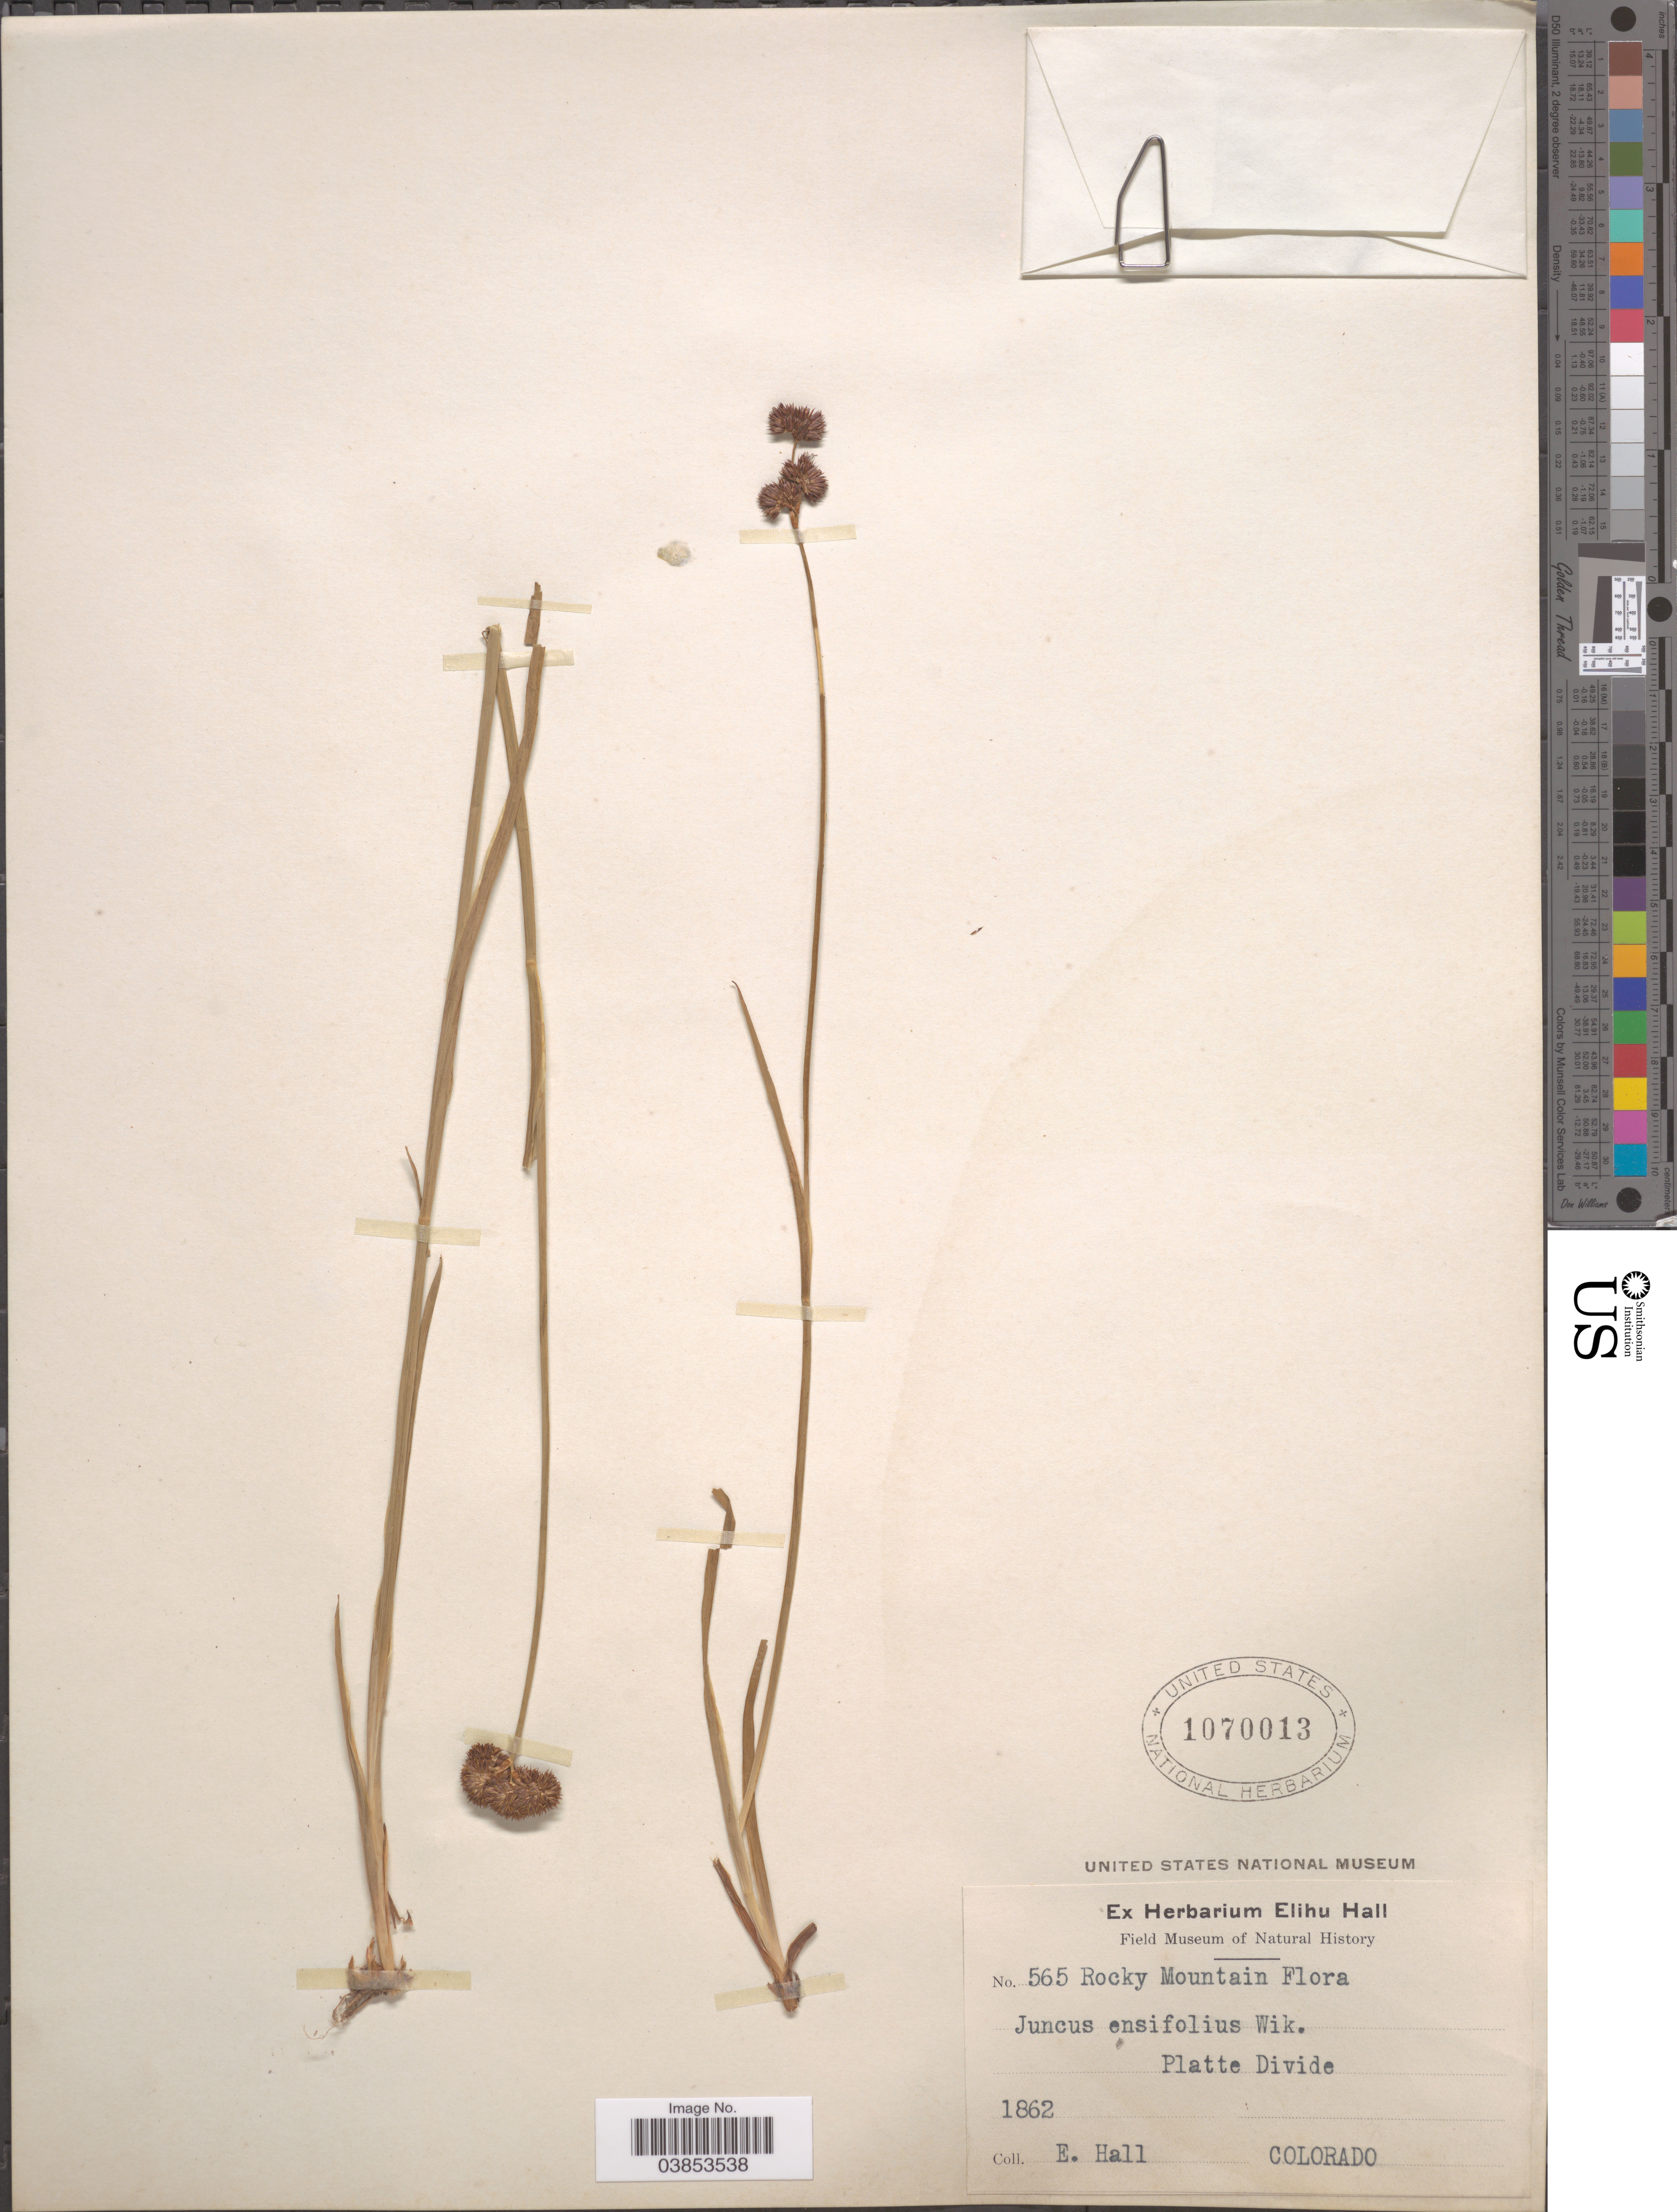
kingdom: Plantae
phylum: Tracheophyta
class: Liliopsida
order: Poales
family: Juncaceae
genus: Juncus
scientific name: Juncus ensifolius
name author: Wikstr.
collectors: E. Hall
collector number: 565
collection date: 1862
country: United States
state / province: Colorado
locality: Platte Divide.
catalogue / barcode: US 1070013